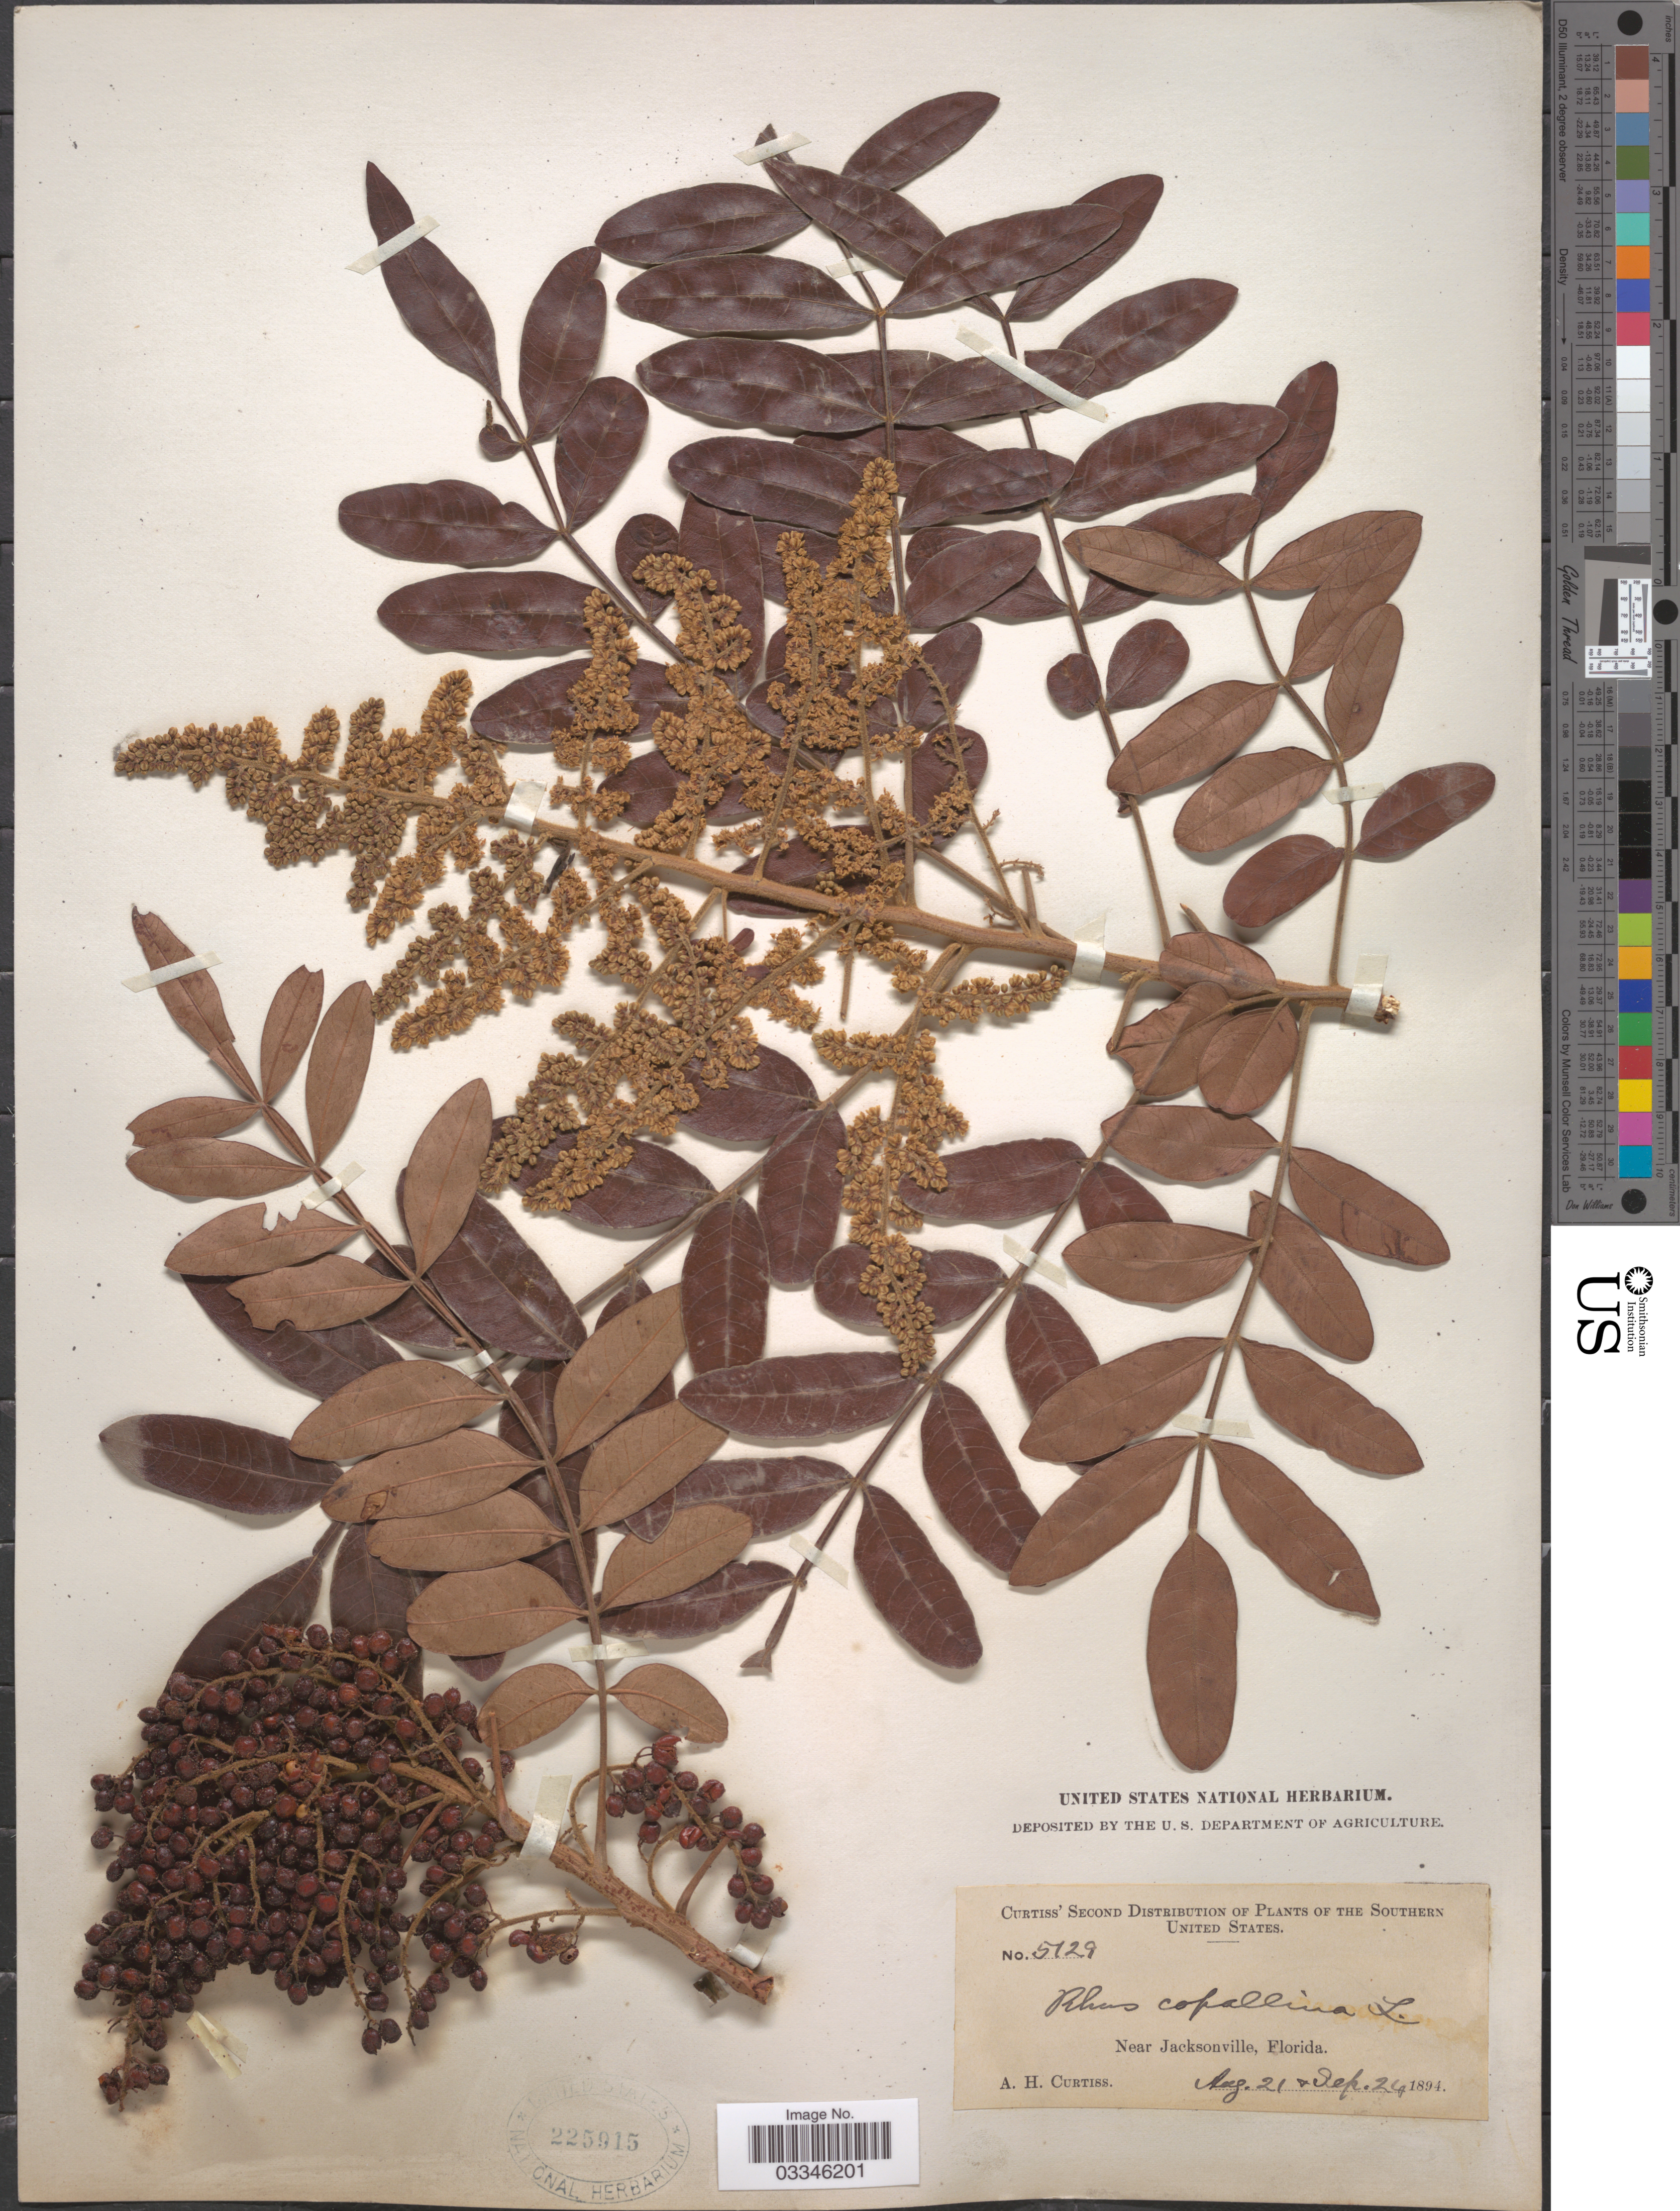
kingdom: Plantae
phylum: Tracheophyta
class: Magnoliopsida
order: Sapindales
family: Anacardiaceae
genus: Rhus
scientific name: Rhus leucantha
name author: Jacq.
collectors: A. H. Curtiss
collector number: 5129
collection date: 1894-08-21/1894-09-24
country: United States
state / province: Florida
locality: Southern United States. Near Jacksonville.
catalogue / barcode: US 225915